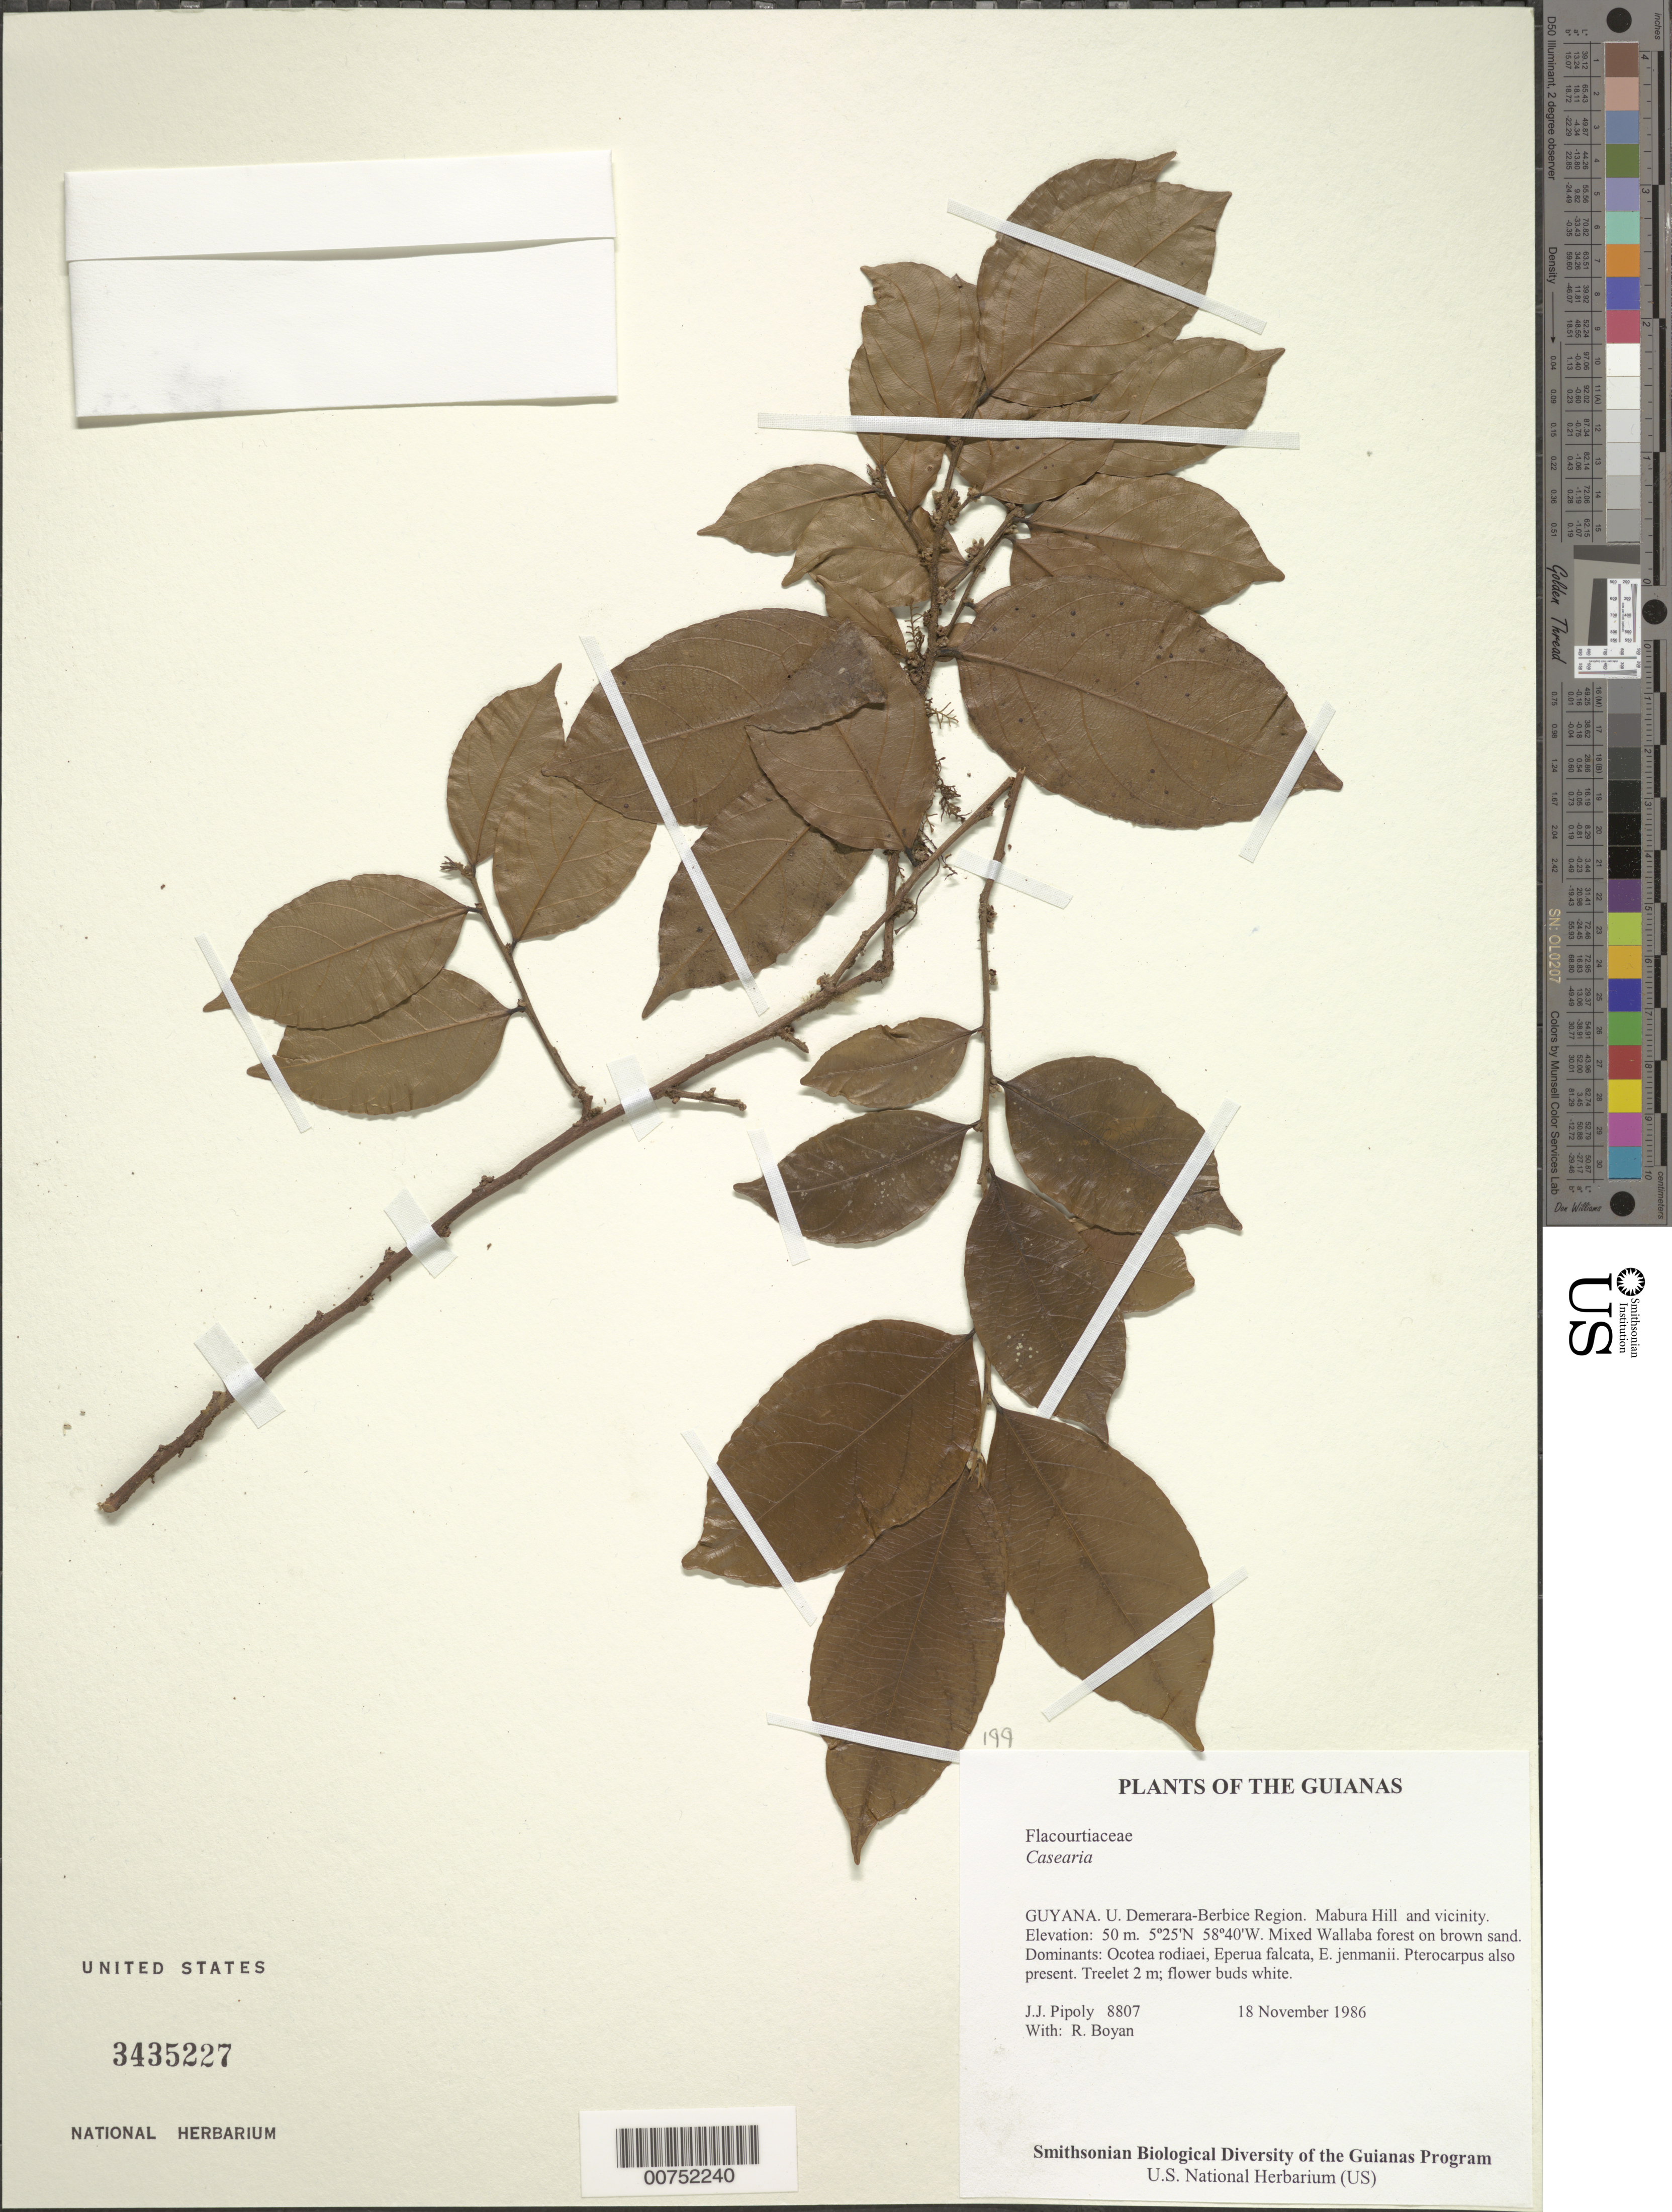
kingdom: Plantae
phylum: Tracheophyta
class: Magnoliopsida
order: Malpighiales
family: Salicaceae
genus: Casearia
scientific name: Casearia sp.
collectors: J. J. Pipoly & R. Boyan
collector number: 8807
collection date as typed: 18 November 1986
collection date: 1986-11-18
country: Guyana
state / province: U. Demerara-Berbice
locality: Mabura Hill and vicinity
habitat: Mixed Wallaba forest on brown sand. Dominants: Ocotea rodiaei, Eperua falcata, E. jenmanii. Pterocarpus also present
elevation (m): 50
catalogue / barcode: US 3435227